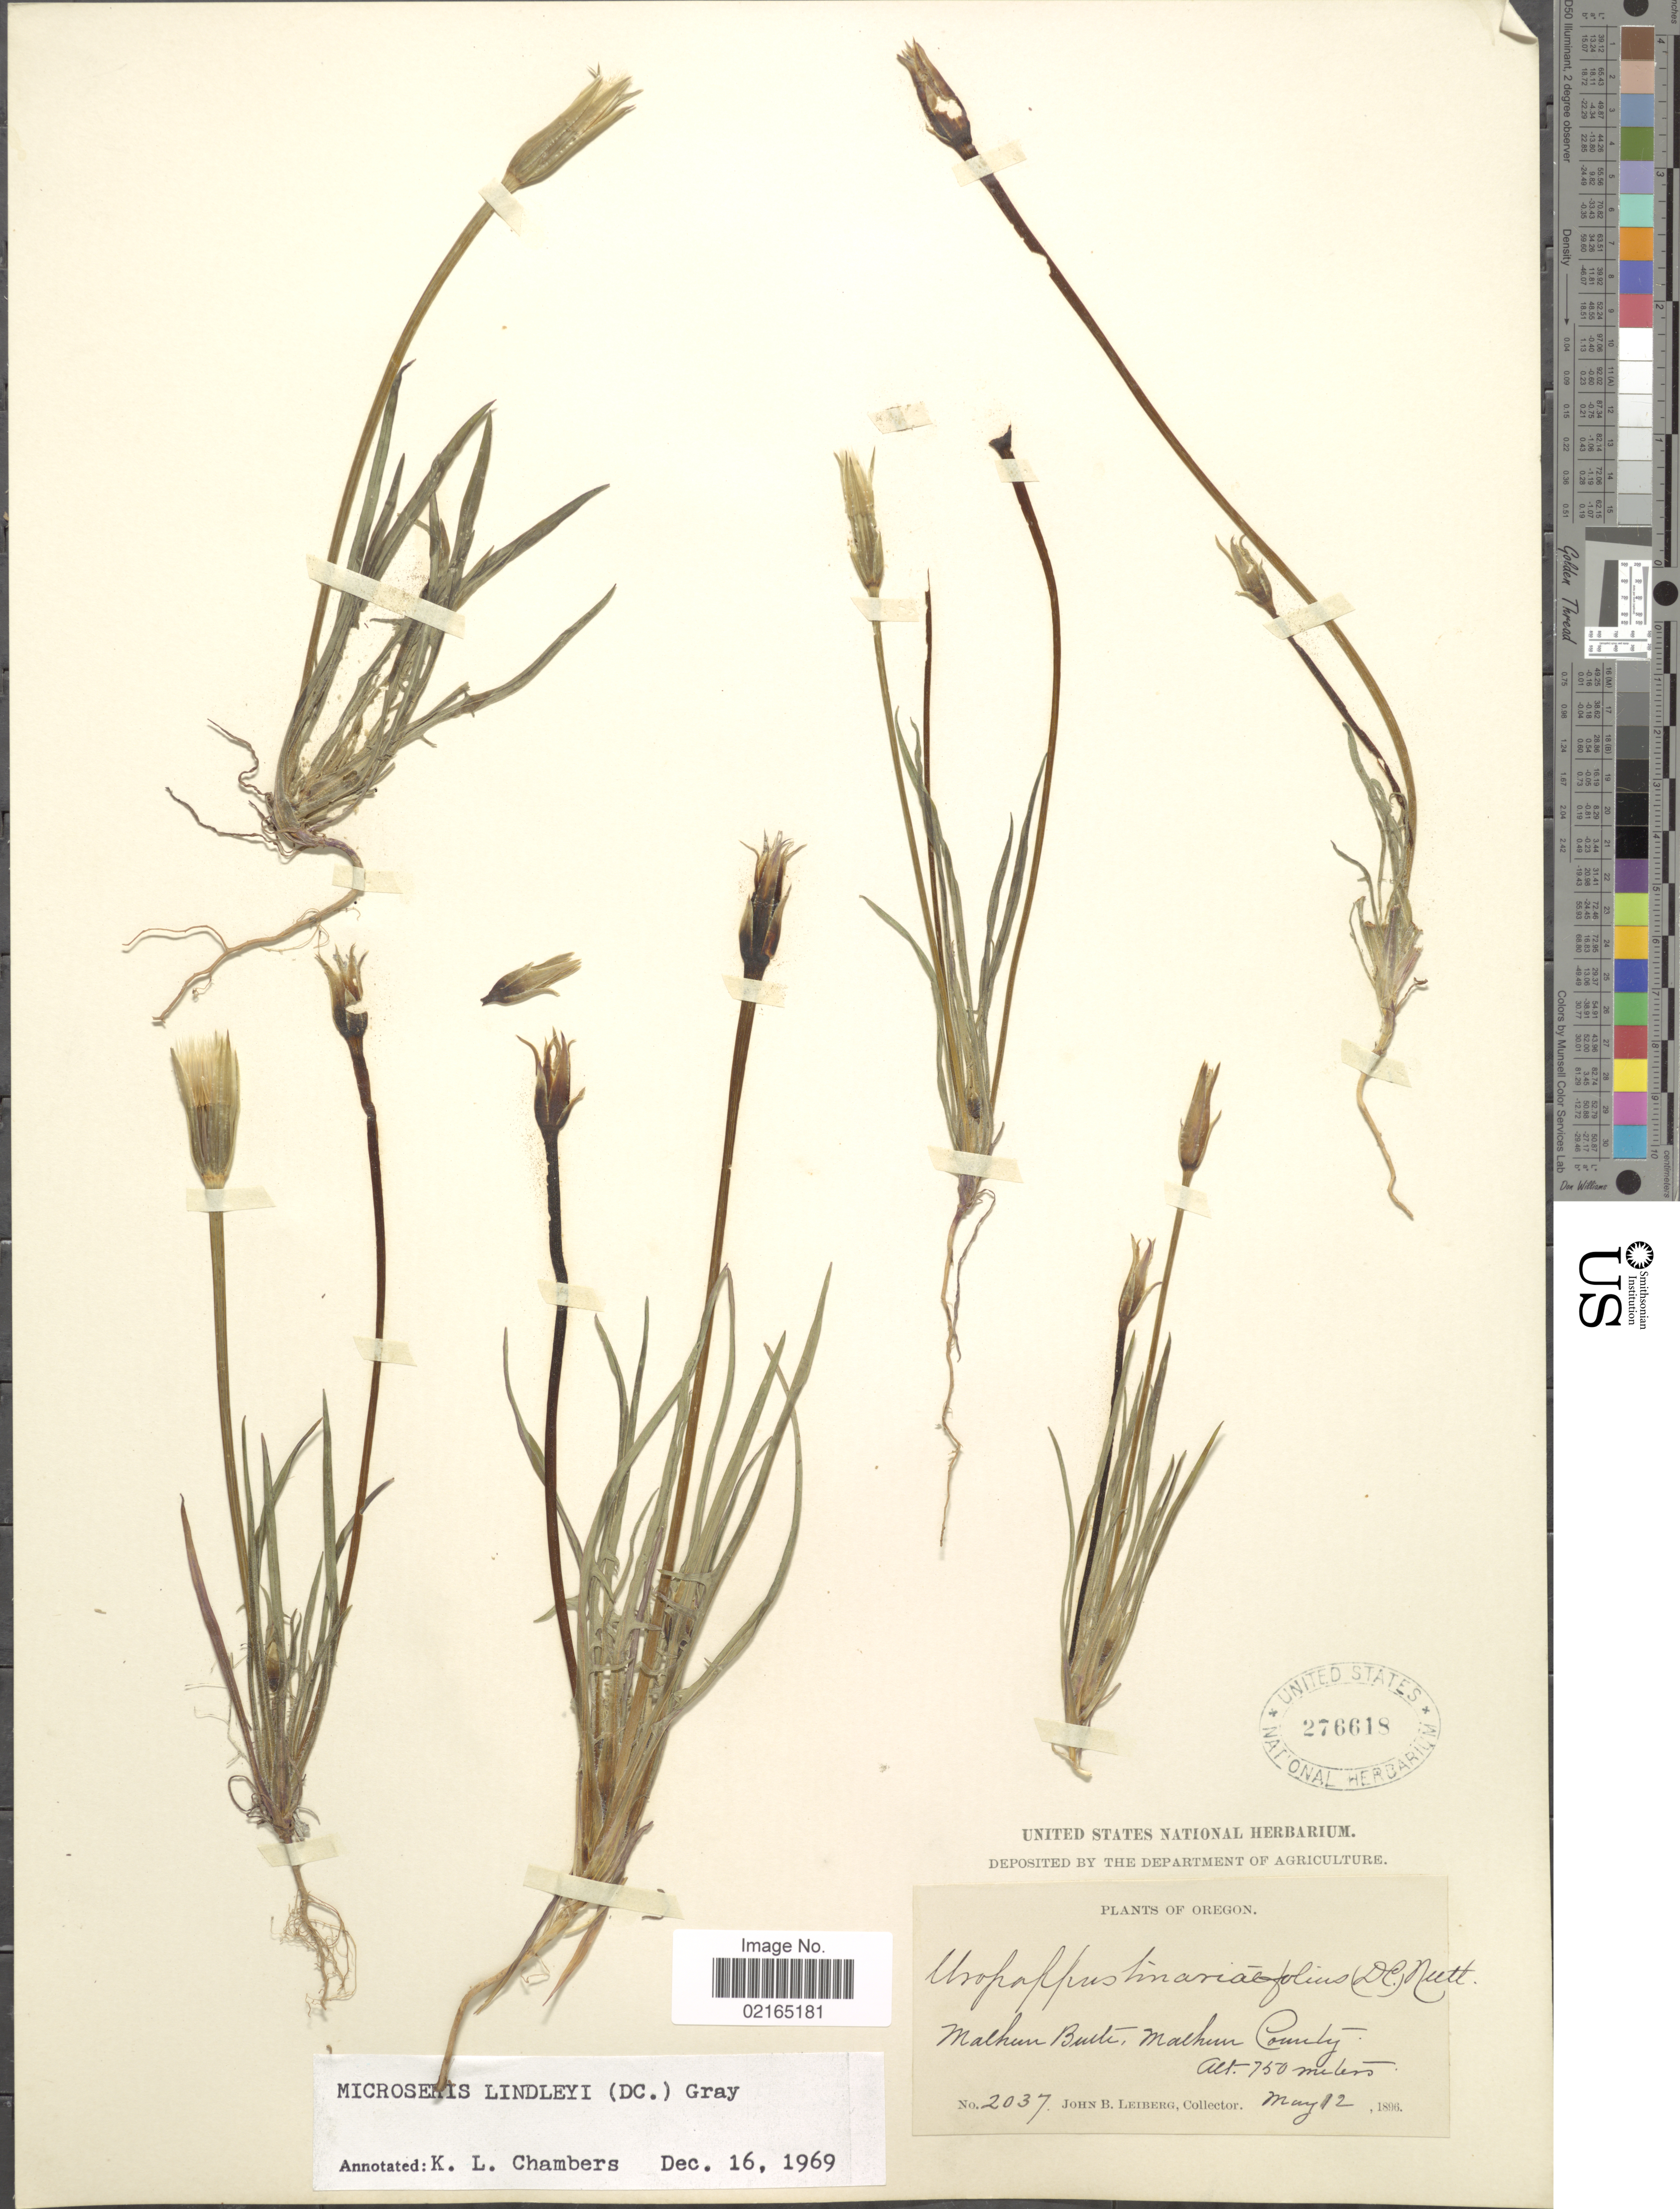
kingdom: Plantae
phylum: Tracheophyta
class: Magnoliopsida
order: Asterales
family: Asteraceae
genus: Uropappus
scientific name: Uropappus lindleyi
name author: (DC.) Nutt.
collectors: J. B. Leiberg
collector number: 2037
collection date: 1896-05-12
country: United States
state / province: Oregon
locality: Malheur Butte, Malheur County.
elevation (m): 750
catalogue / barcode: US 276618